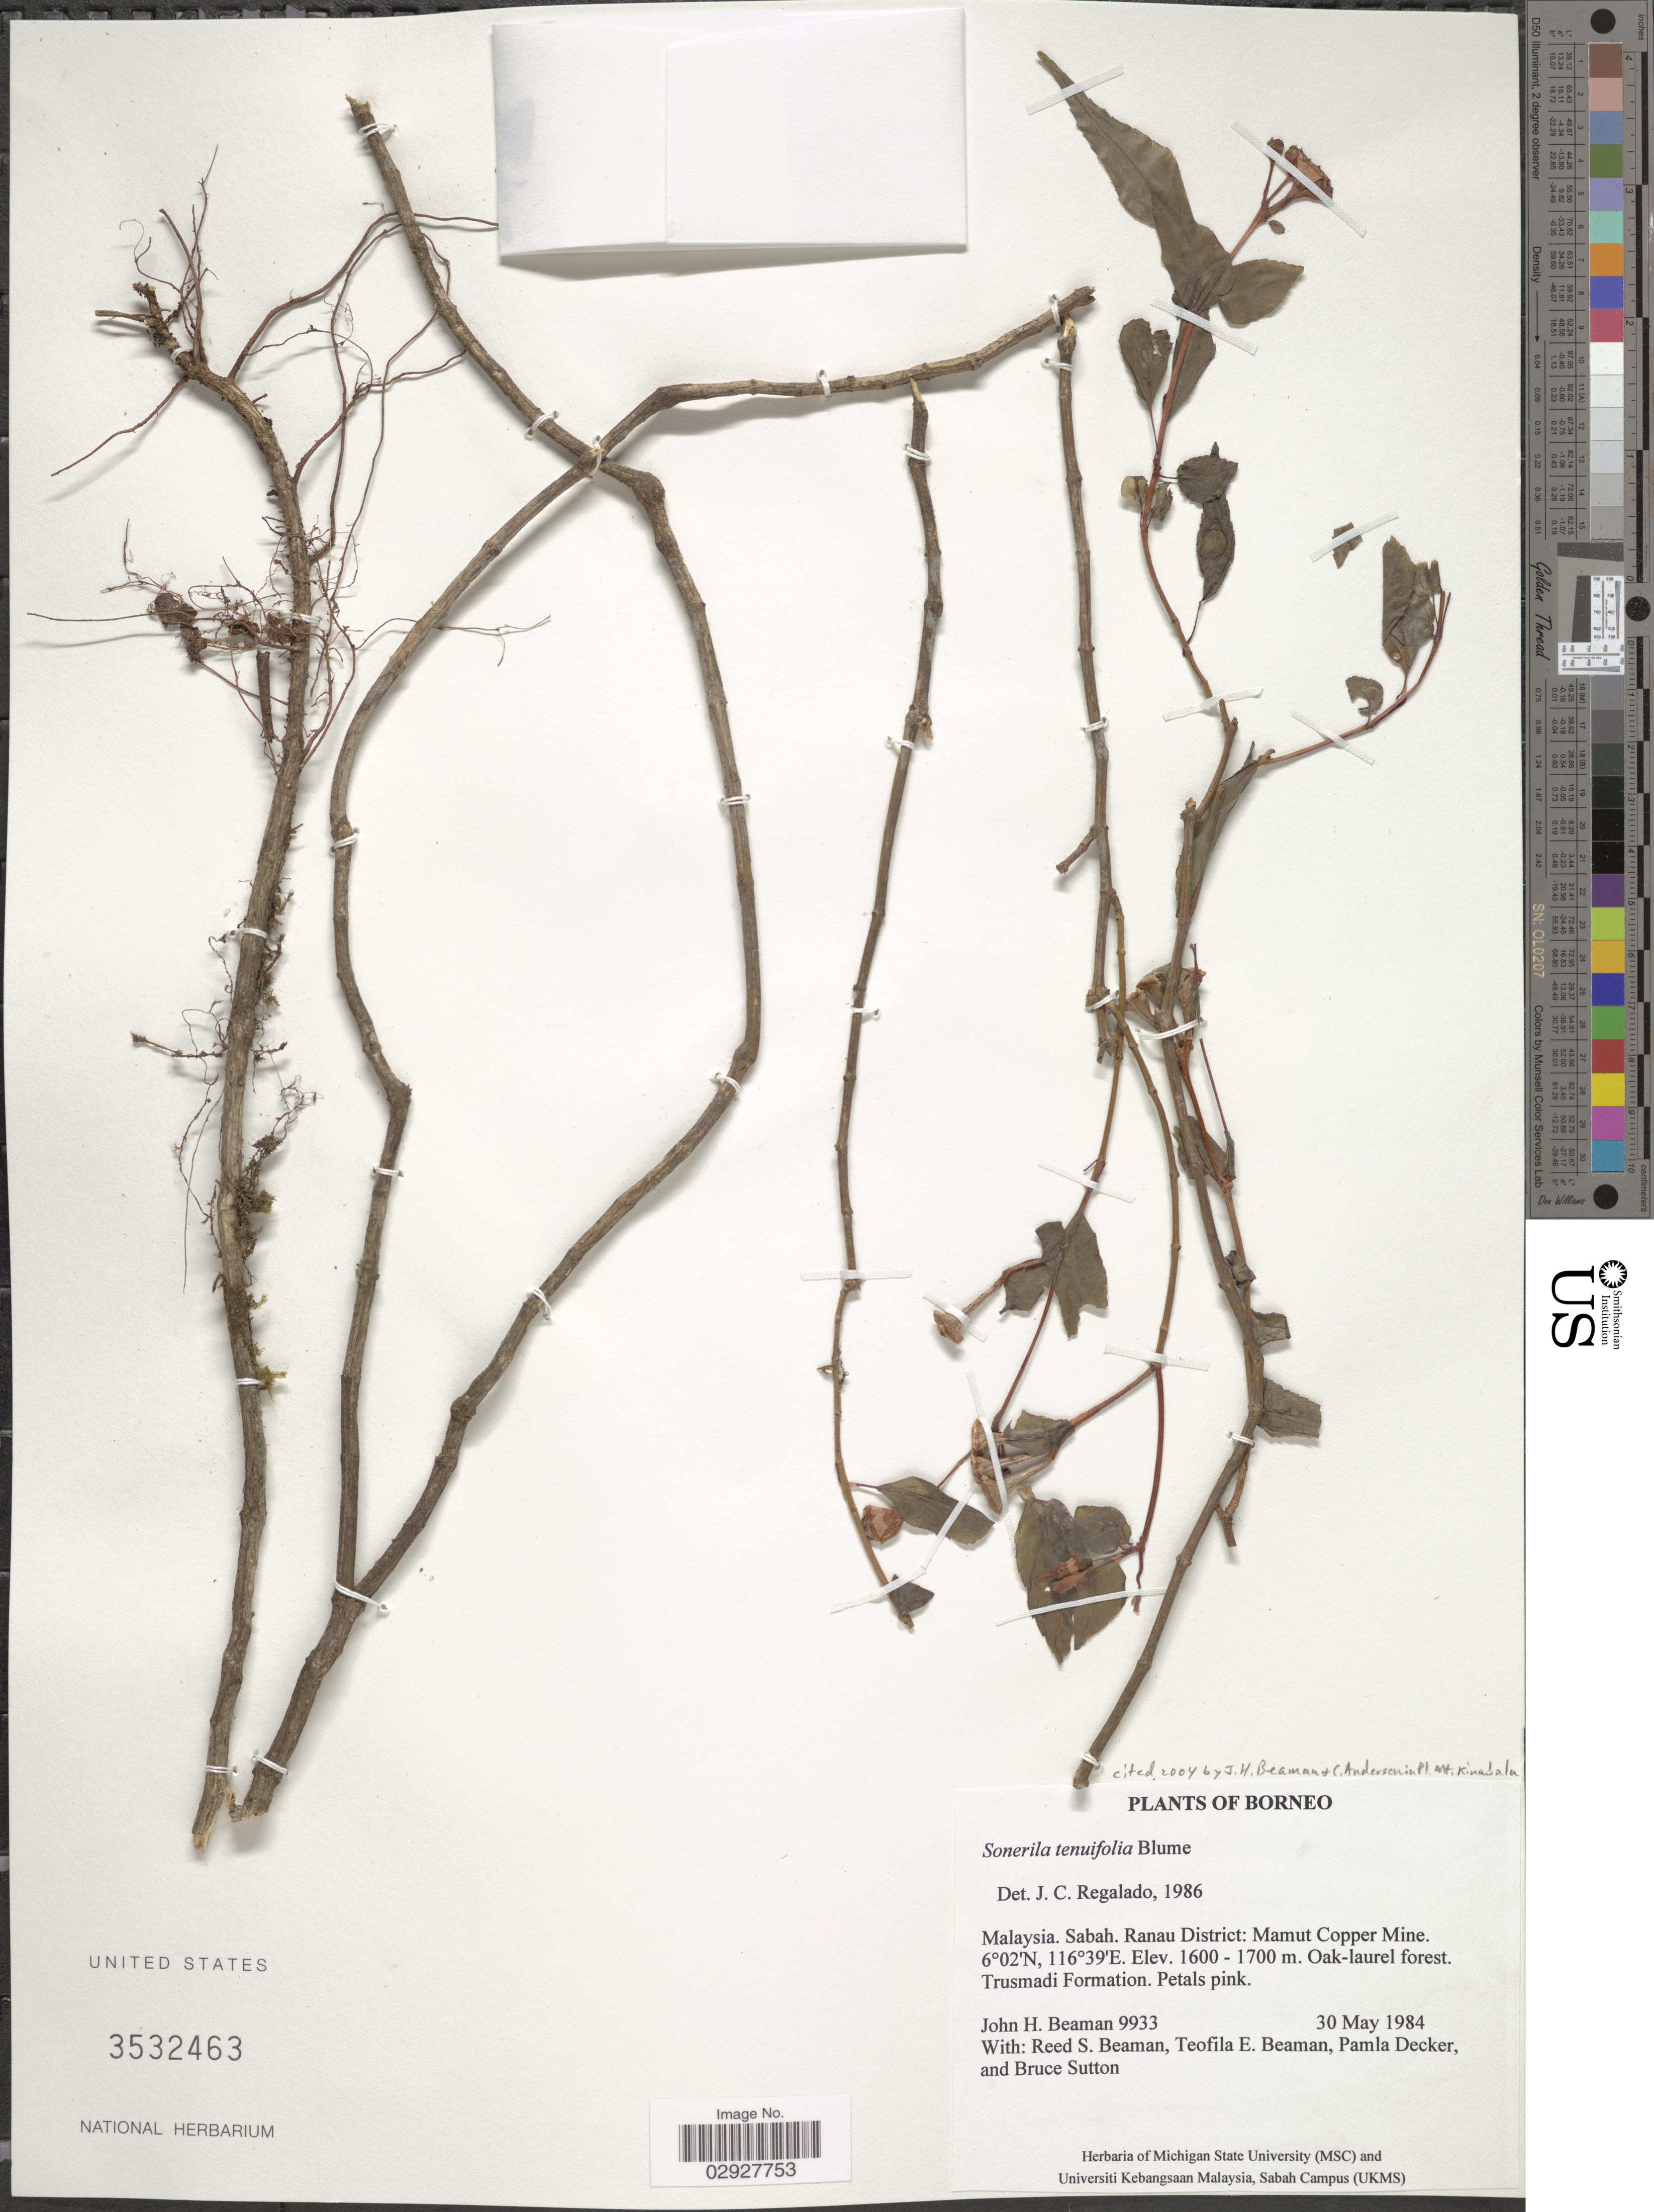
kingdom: Plantae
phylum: Tracheophyta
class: Magnoliopsida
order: Myrtales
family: Melastomataceae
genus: Sonerila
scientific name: Sonerila tenuifolia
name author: Blume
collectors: J. H. Beaman, R. S. Beaman, T. E. Beaman, P. Decker & B. Sutton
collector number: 9933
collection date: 1984-05-30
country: Malaysia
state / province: Sabah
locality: Borneo. Ranau District: Mamut Copper Mine.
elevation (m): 1600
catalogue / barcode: US 3532463